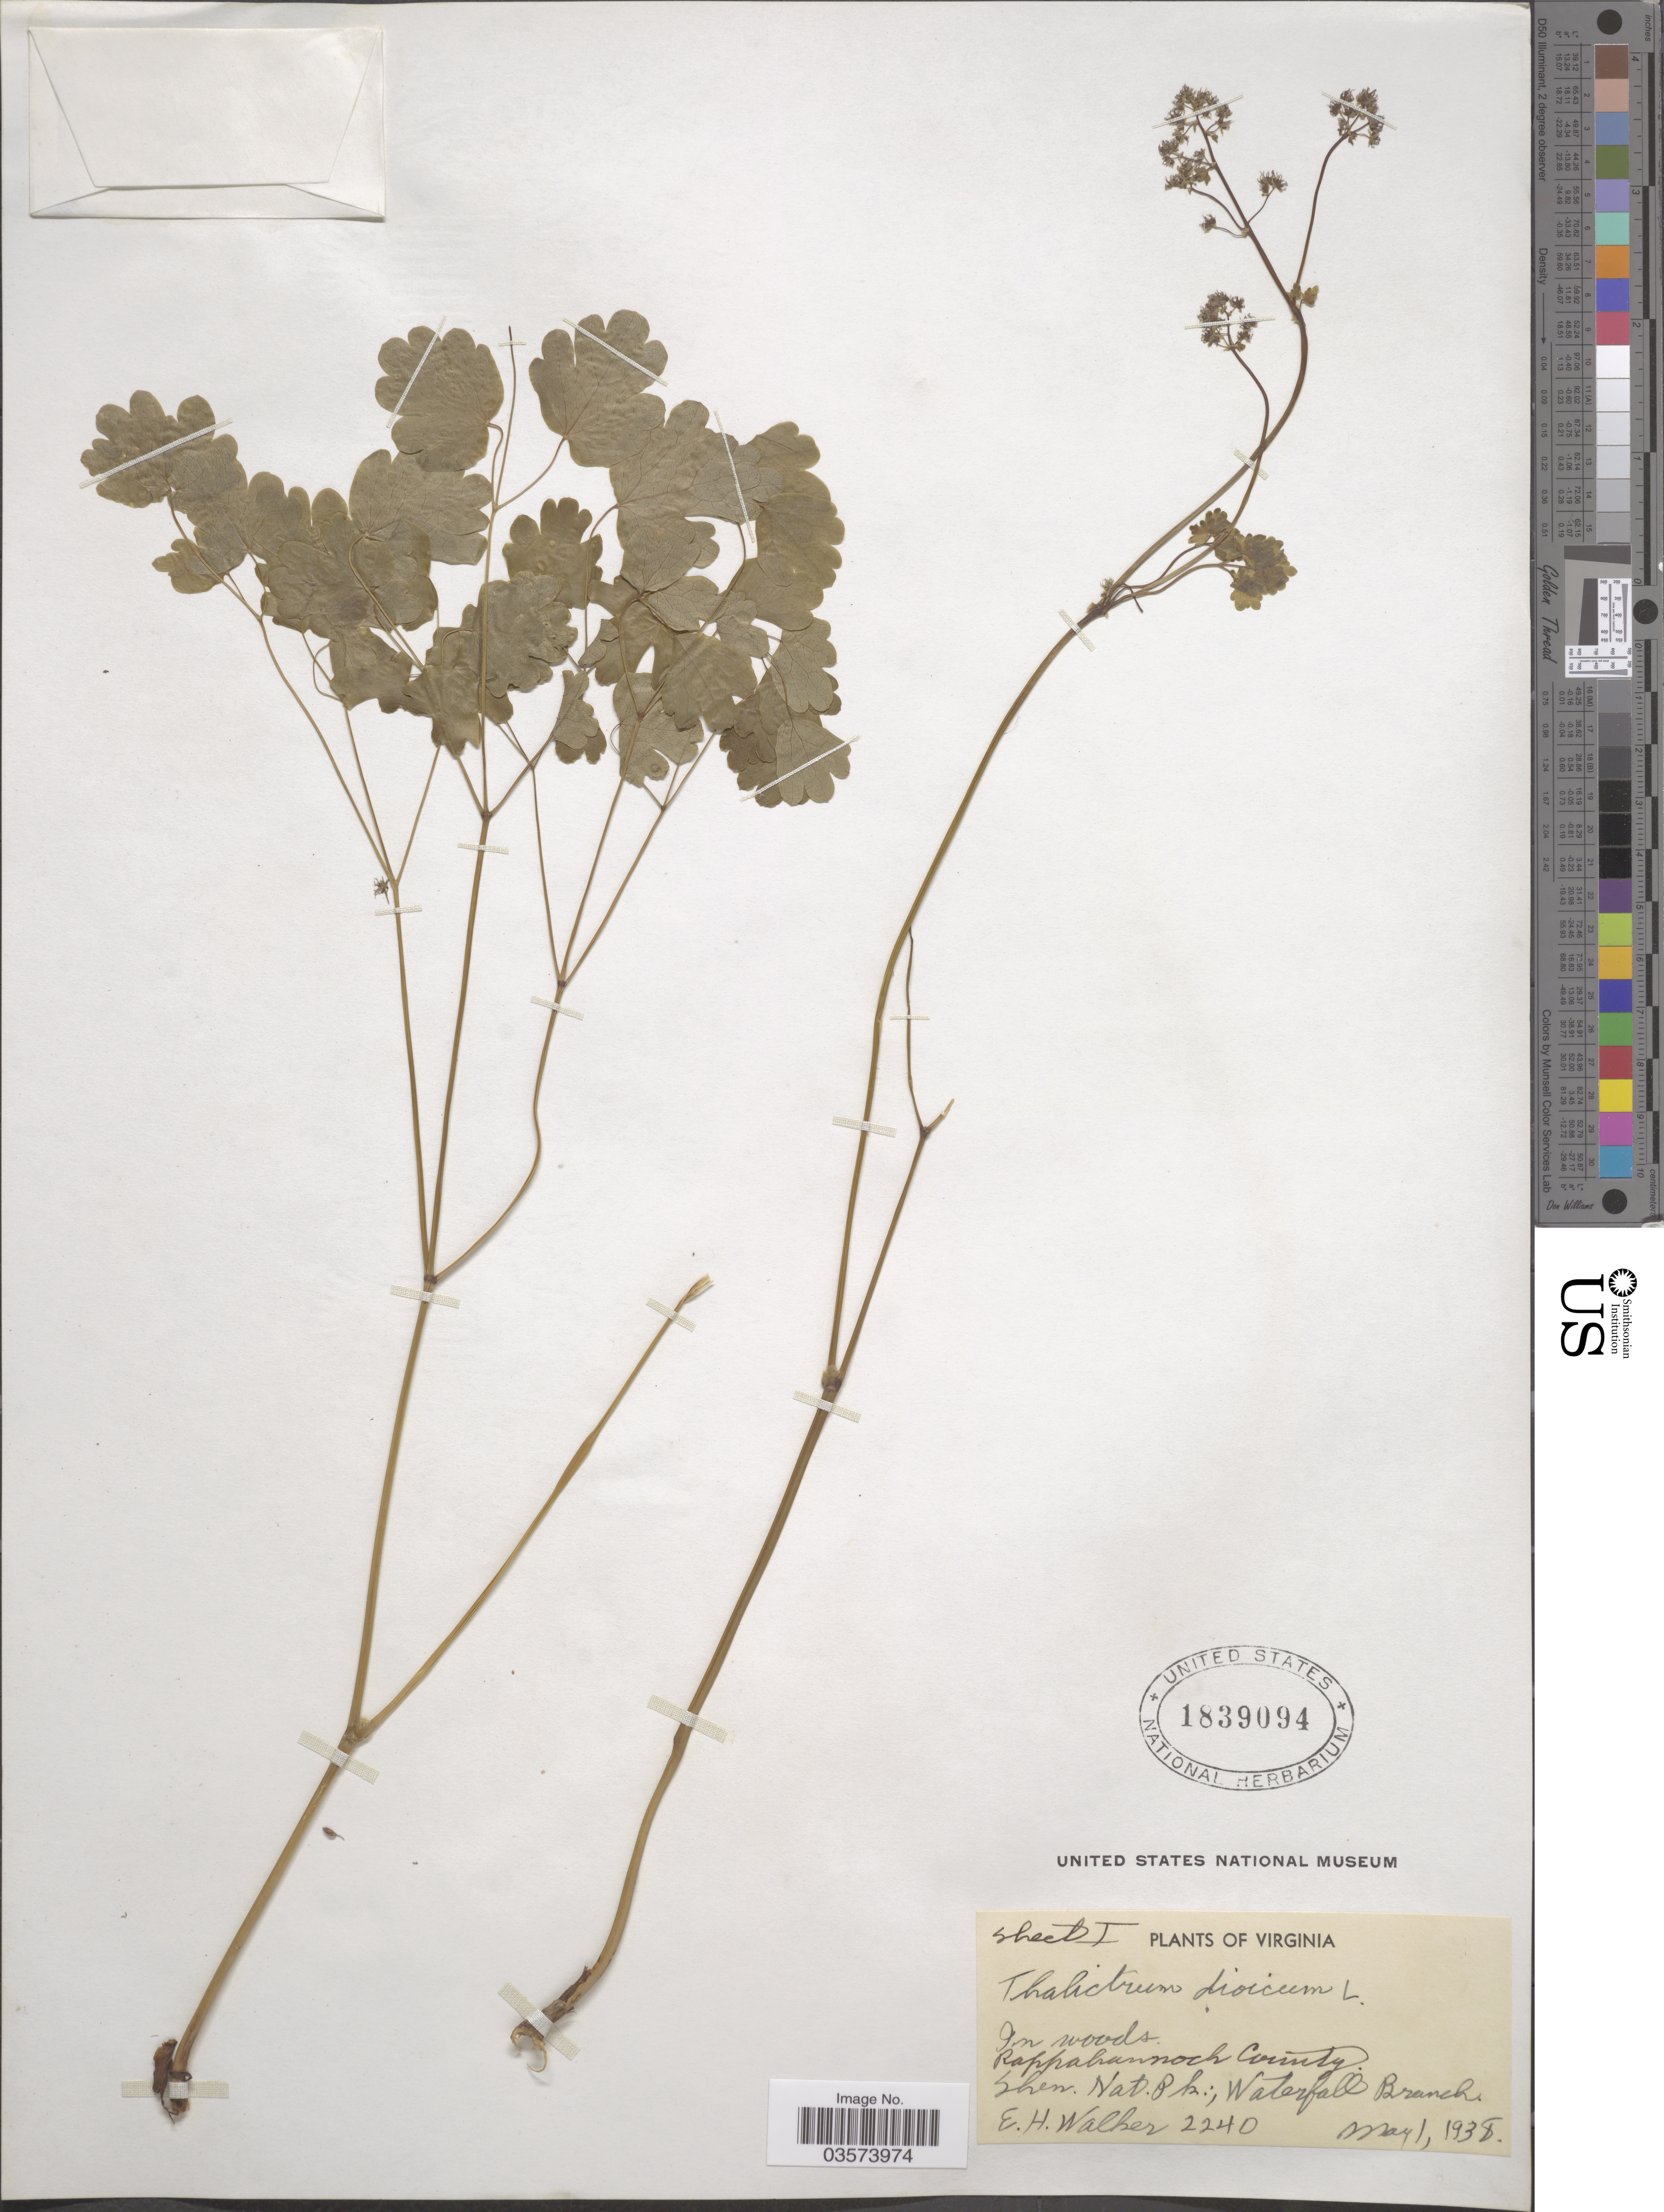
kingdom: Plantae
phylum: Tracheophyta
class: Magnoliopsida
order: Ranunculales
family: Ranunculaceae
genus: Thalictrum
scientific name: Thalictrum dioicum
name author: L.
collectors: E. H. Walker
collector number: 2240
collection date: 1938-05-01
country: United States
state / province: Virginia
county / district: Rappahannock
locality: Shen. Nat. Pk.; Waterfall Branch.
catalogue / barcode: US 1839094